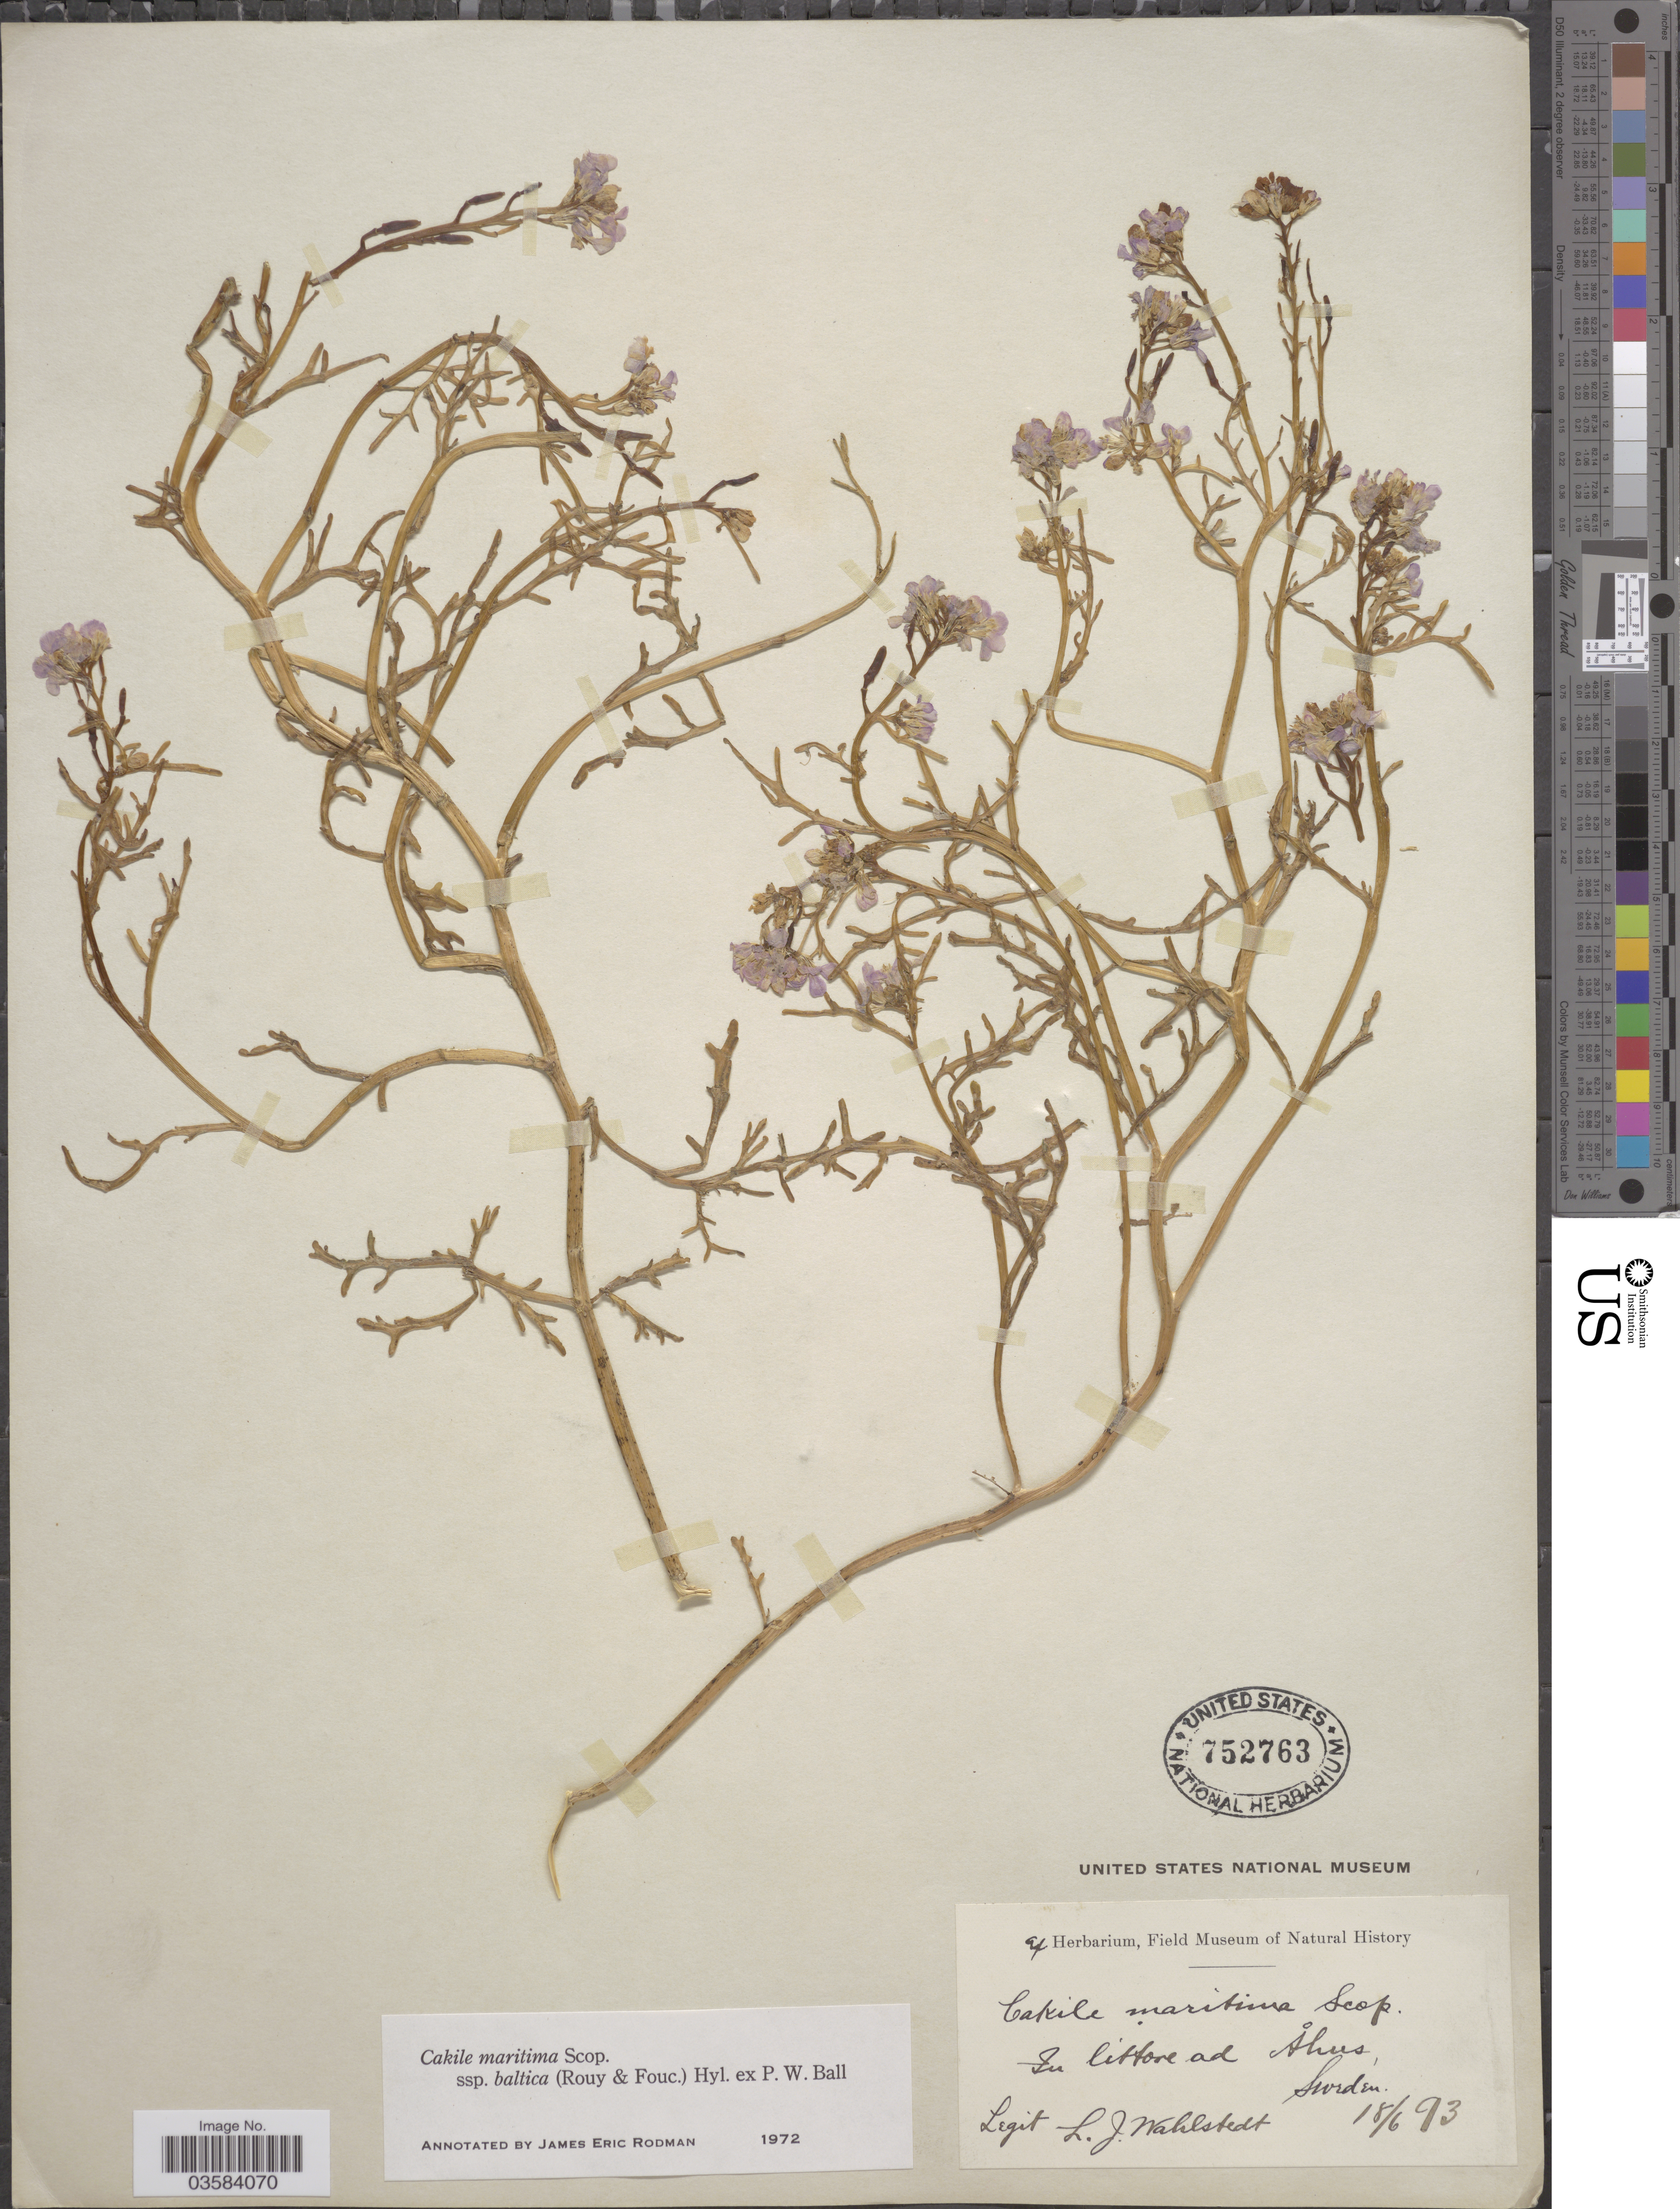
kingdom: Plantae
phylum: Tracheophyta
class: Magnoliopsida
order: Brassicales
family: Brassicaceae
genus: Cakile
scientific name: Cakile maritima subsp. baltica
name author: (Rouy & Foucaud) Hyl. ex P.W. Ball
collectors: L. J. Wahlstedt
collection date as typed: Transcribed d/m/y: 18/6/93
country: Sweden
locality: In littore ad Åhus.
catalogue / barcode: US 752763